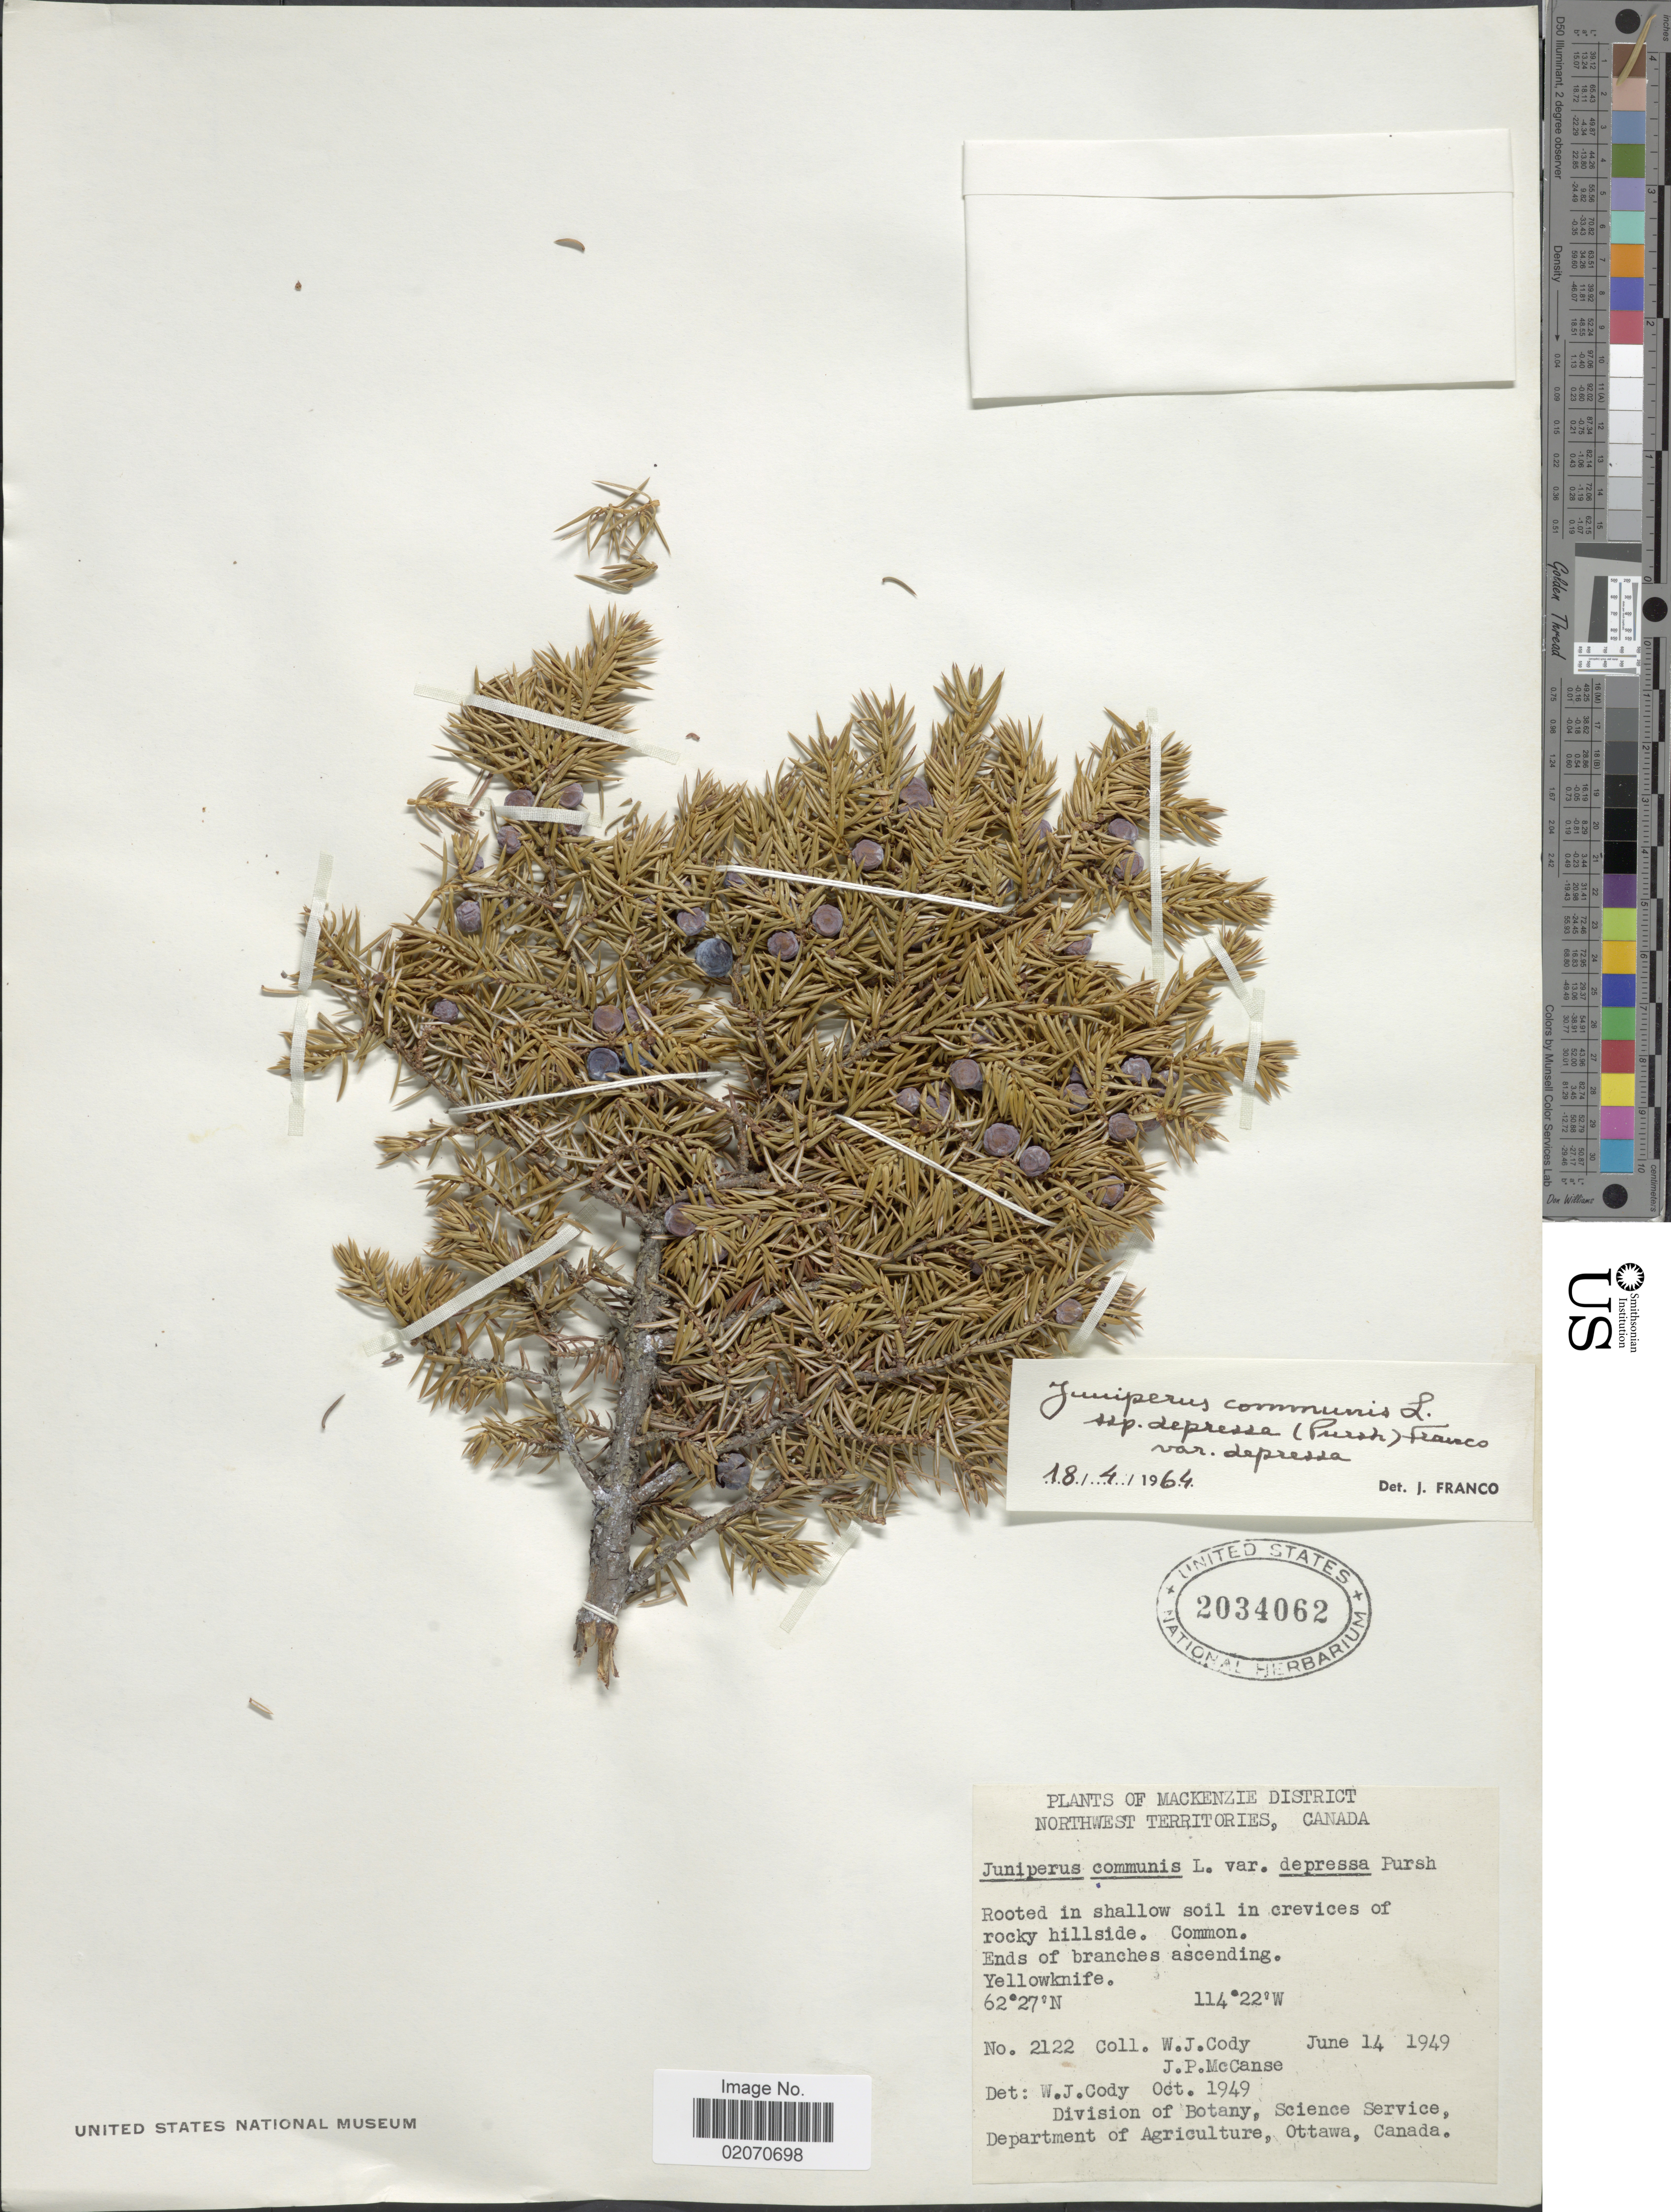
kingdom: Plantae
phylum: Tracheophyta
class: Pinopsida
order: Pinales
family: Cupressaceae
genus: Juniperus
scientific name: Juniperus communis var. depressa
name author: Pursh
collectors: W. Cody & J. McCanse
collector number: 2122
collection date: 1949-06-14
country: Canada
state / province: Northwest Territories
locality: Mackenzie District, Yellowknife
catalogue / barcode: US 2034062